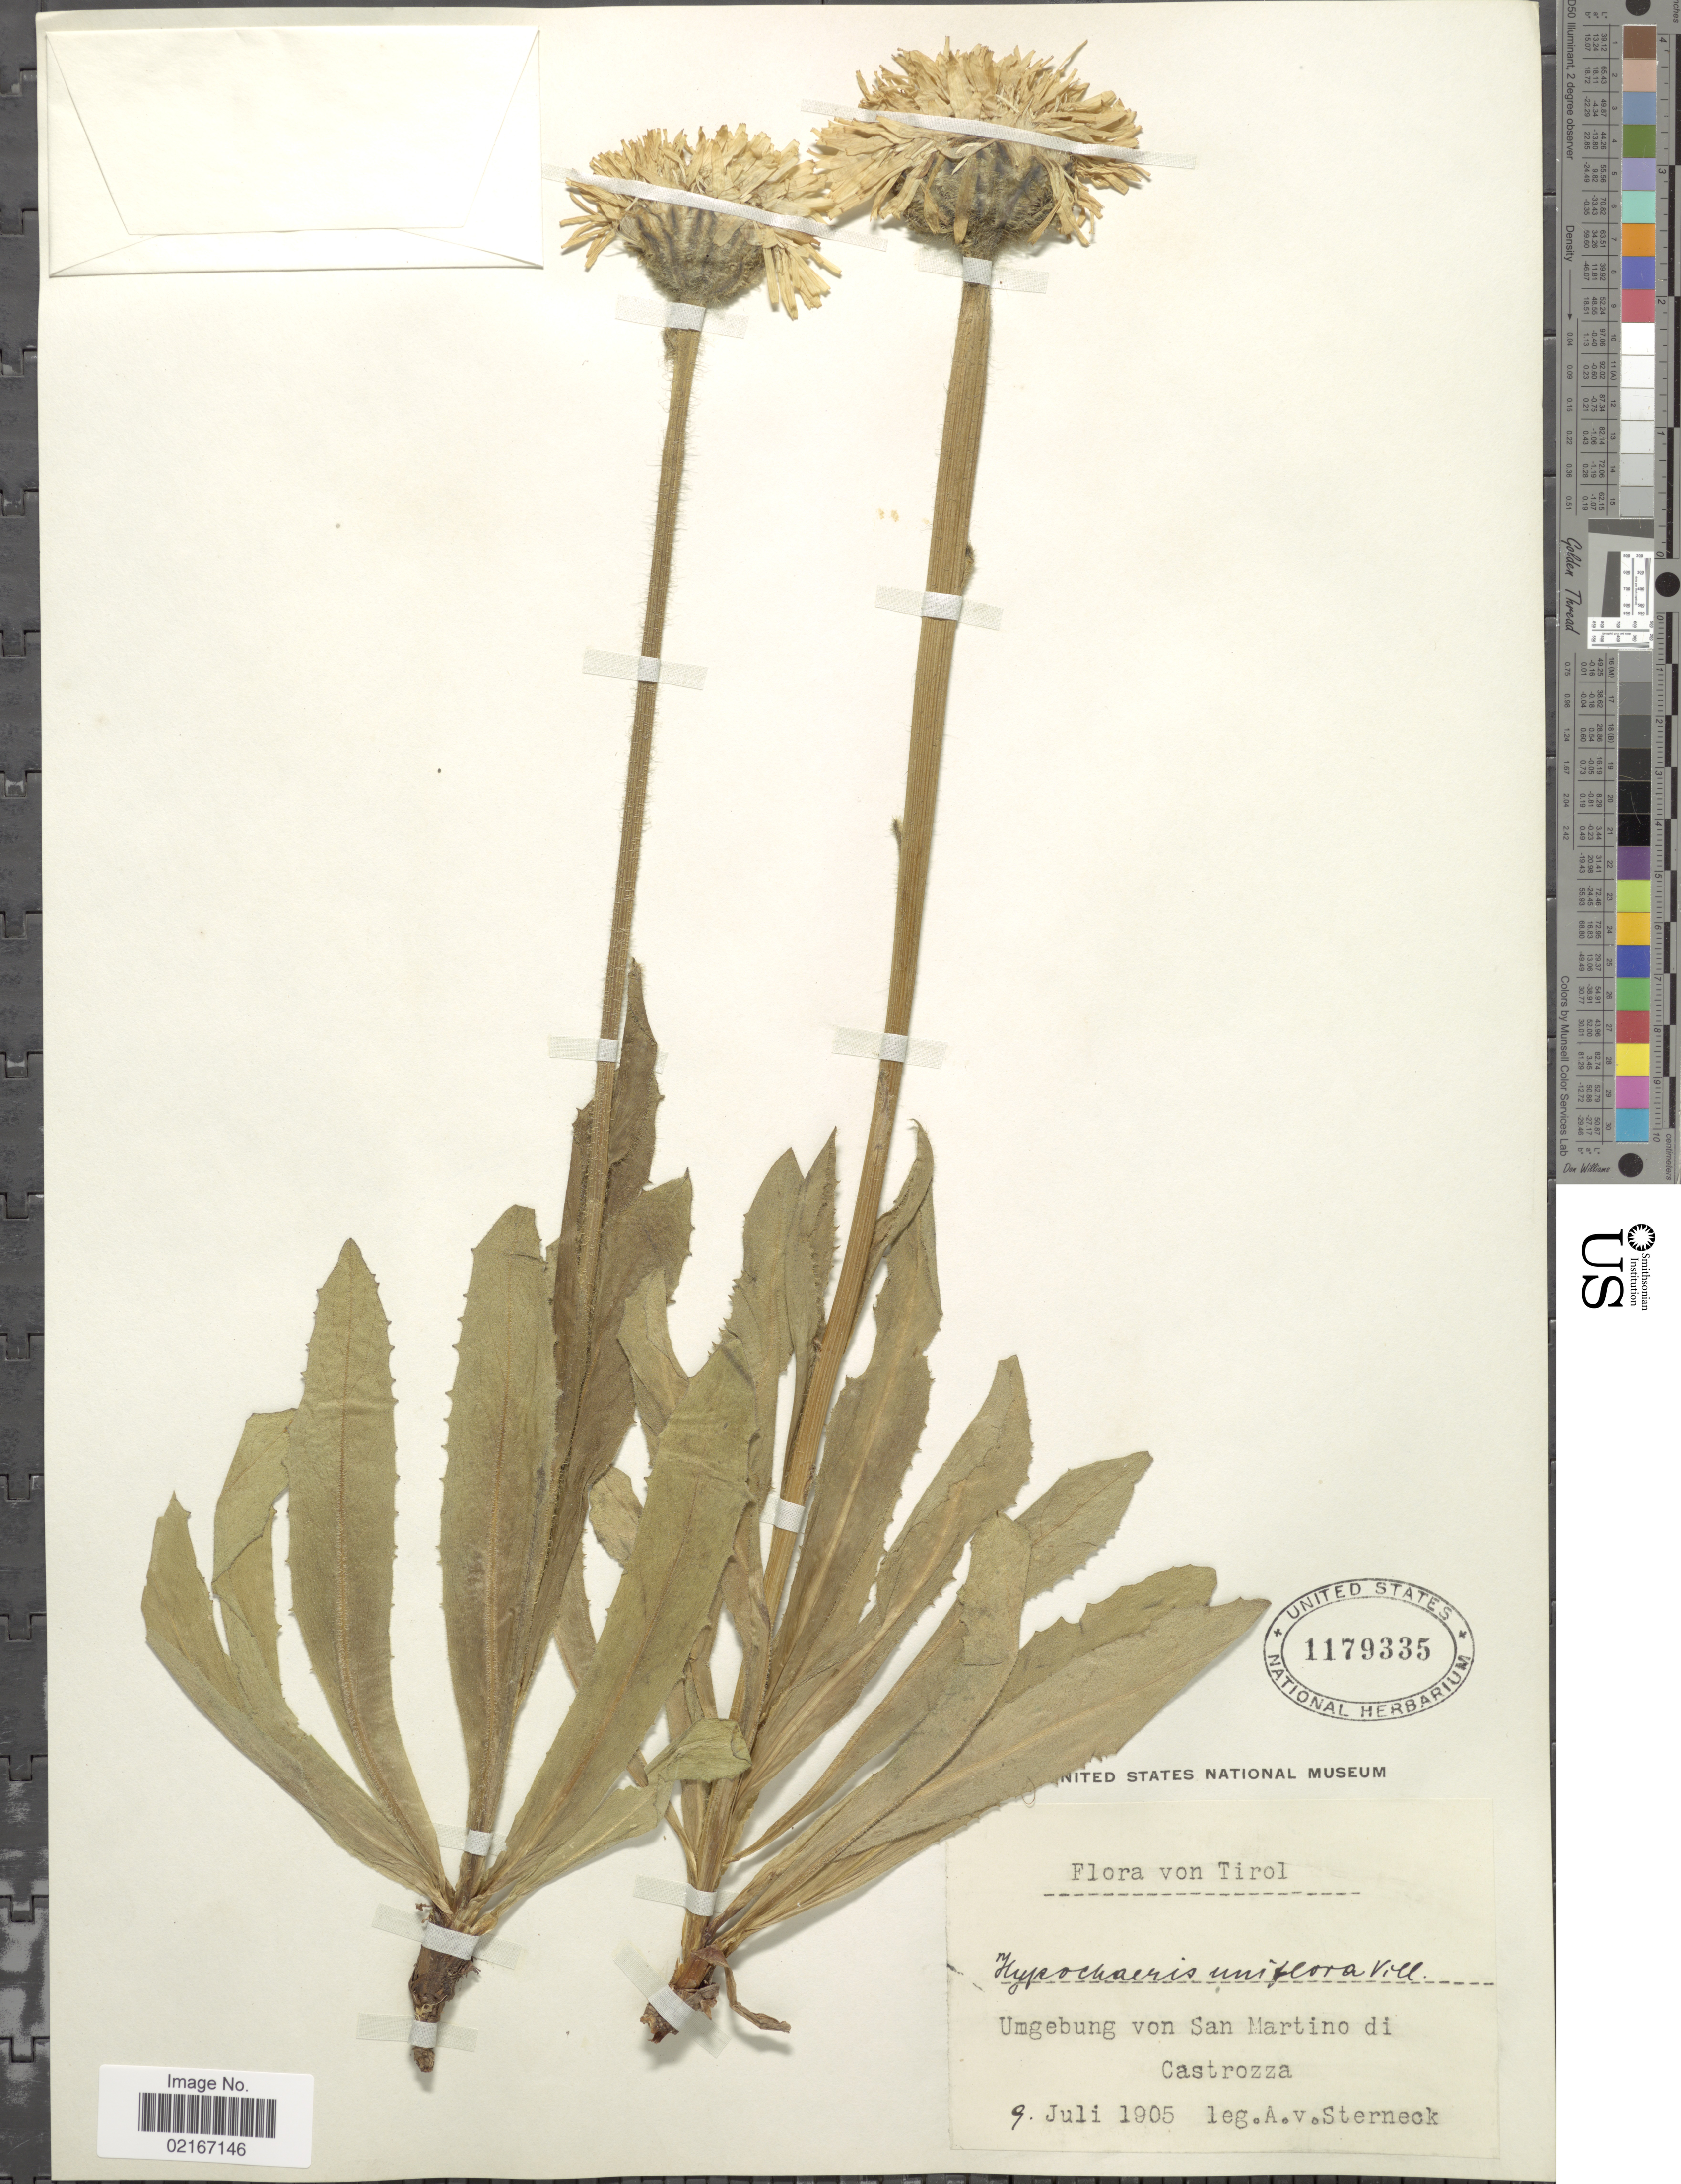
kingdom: Plantae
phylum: Tracheophyta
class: Magnoliopsida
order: Asterales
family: Asteraceae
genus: Hypochaeris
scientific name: Hypochaeris uniflora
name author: Vill.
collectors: A. Sterneck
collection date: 1905-07-09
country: Austria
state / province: Tirol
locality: Umgebung, von San Martino di Castrozza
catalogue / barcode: US 1179335